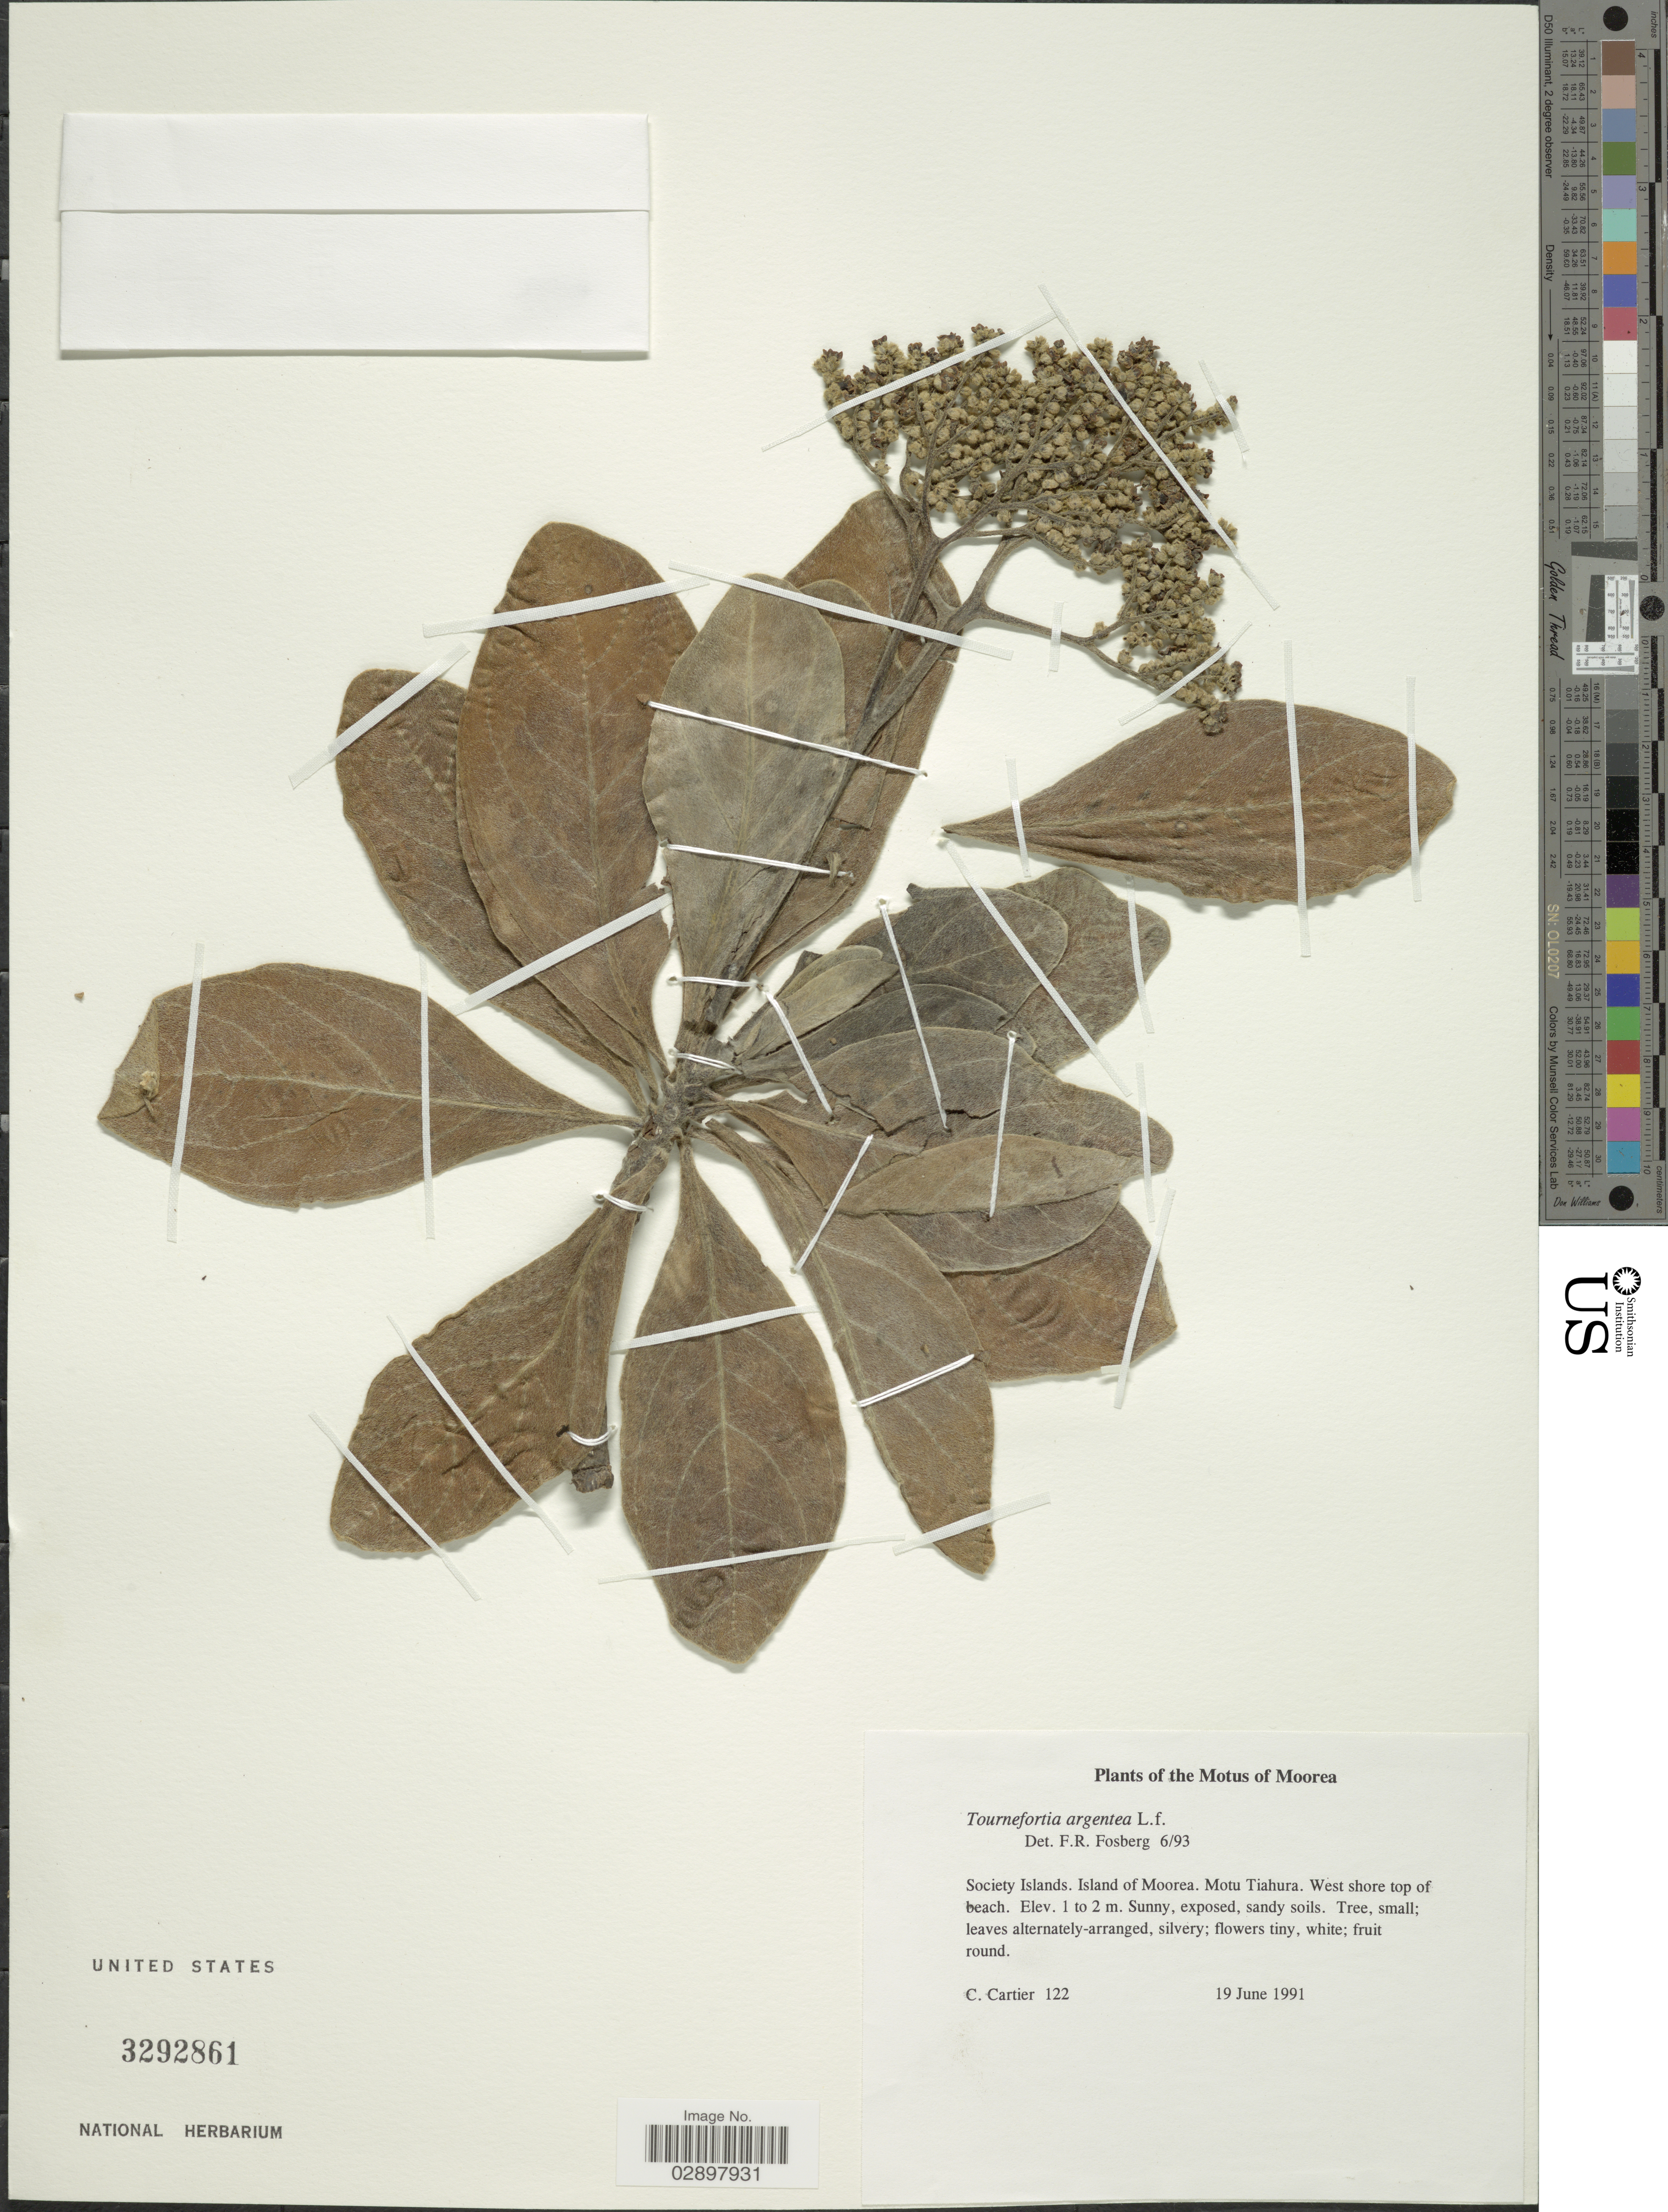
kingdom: Plantae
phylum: Tracheophyta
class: Magnoliopsida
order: Boraginales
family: Heliotropiaceae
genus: Heliotropium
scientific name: Heliotropium arboreum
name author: (Blanco) Mabberley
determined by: Wagner, W. L., (BOT), Smithsonian Institution - National Museum of Natural History (UNITED STATES)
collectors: C. Cartier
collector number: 122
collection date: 1991-06-19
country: French Polynesia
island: Moorea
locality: The Motus of Moorea. Society Islands. Island of Moorea. Motu Tiahura. West shore top of beach.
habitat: Sunny, exposed, sandy soils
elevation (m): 1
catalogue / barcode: US 3292861